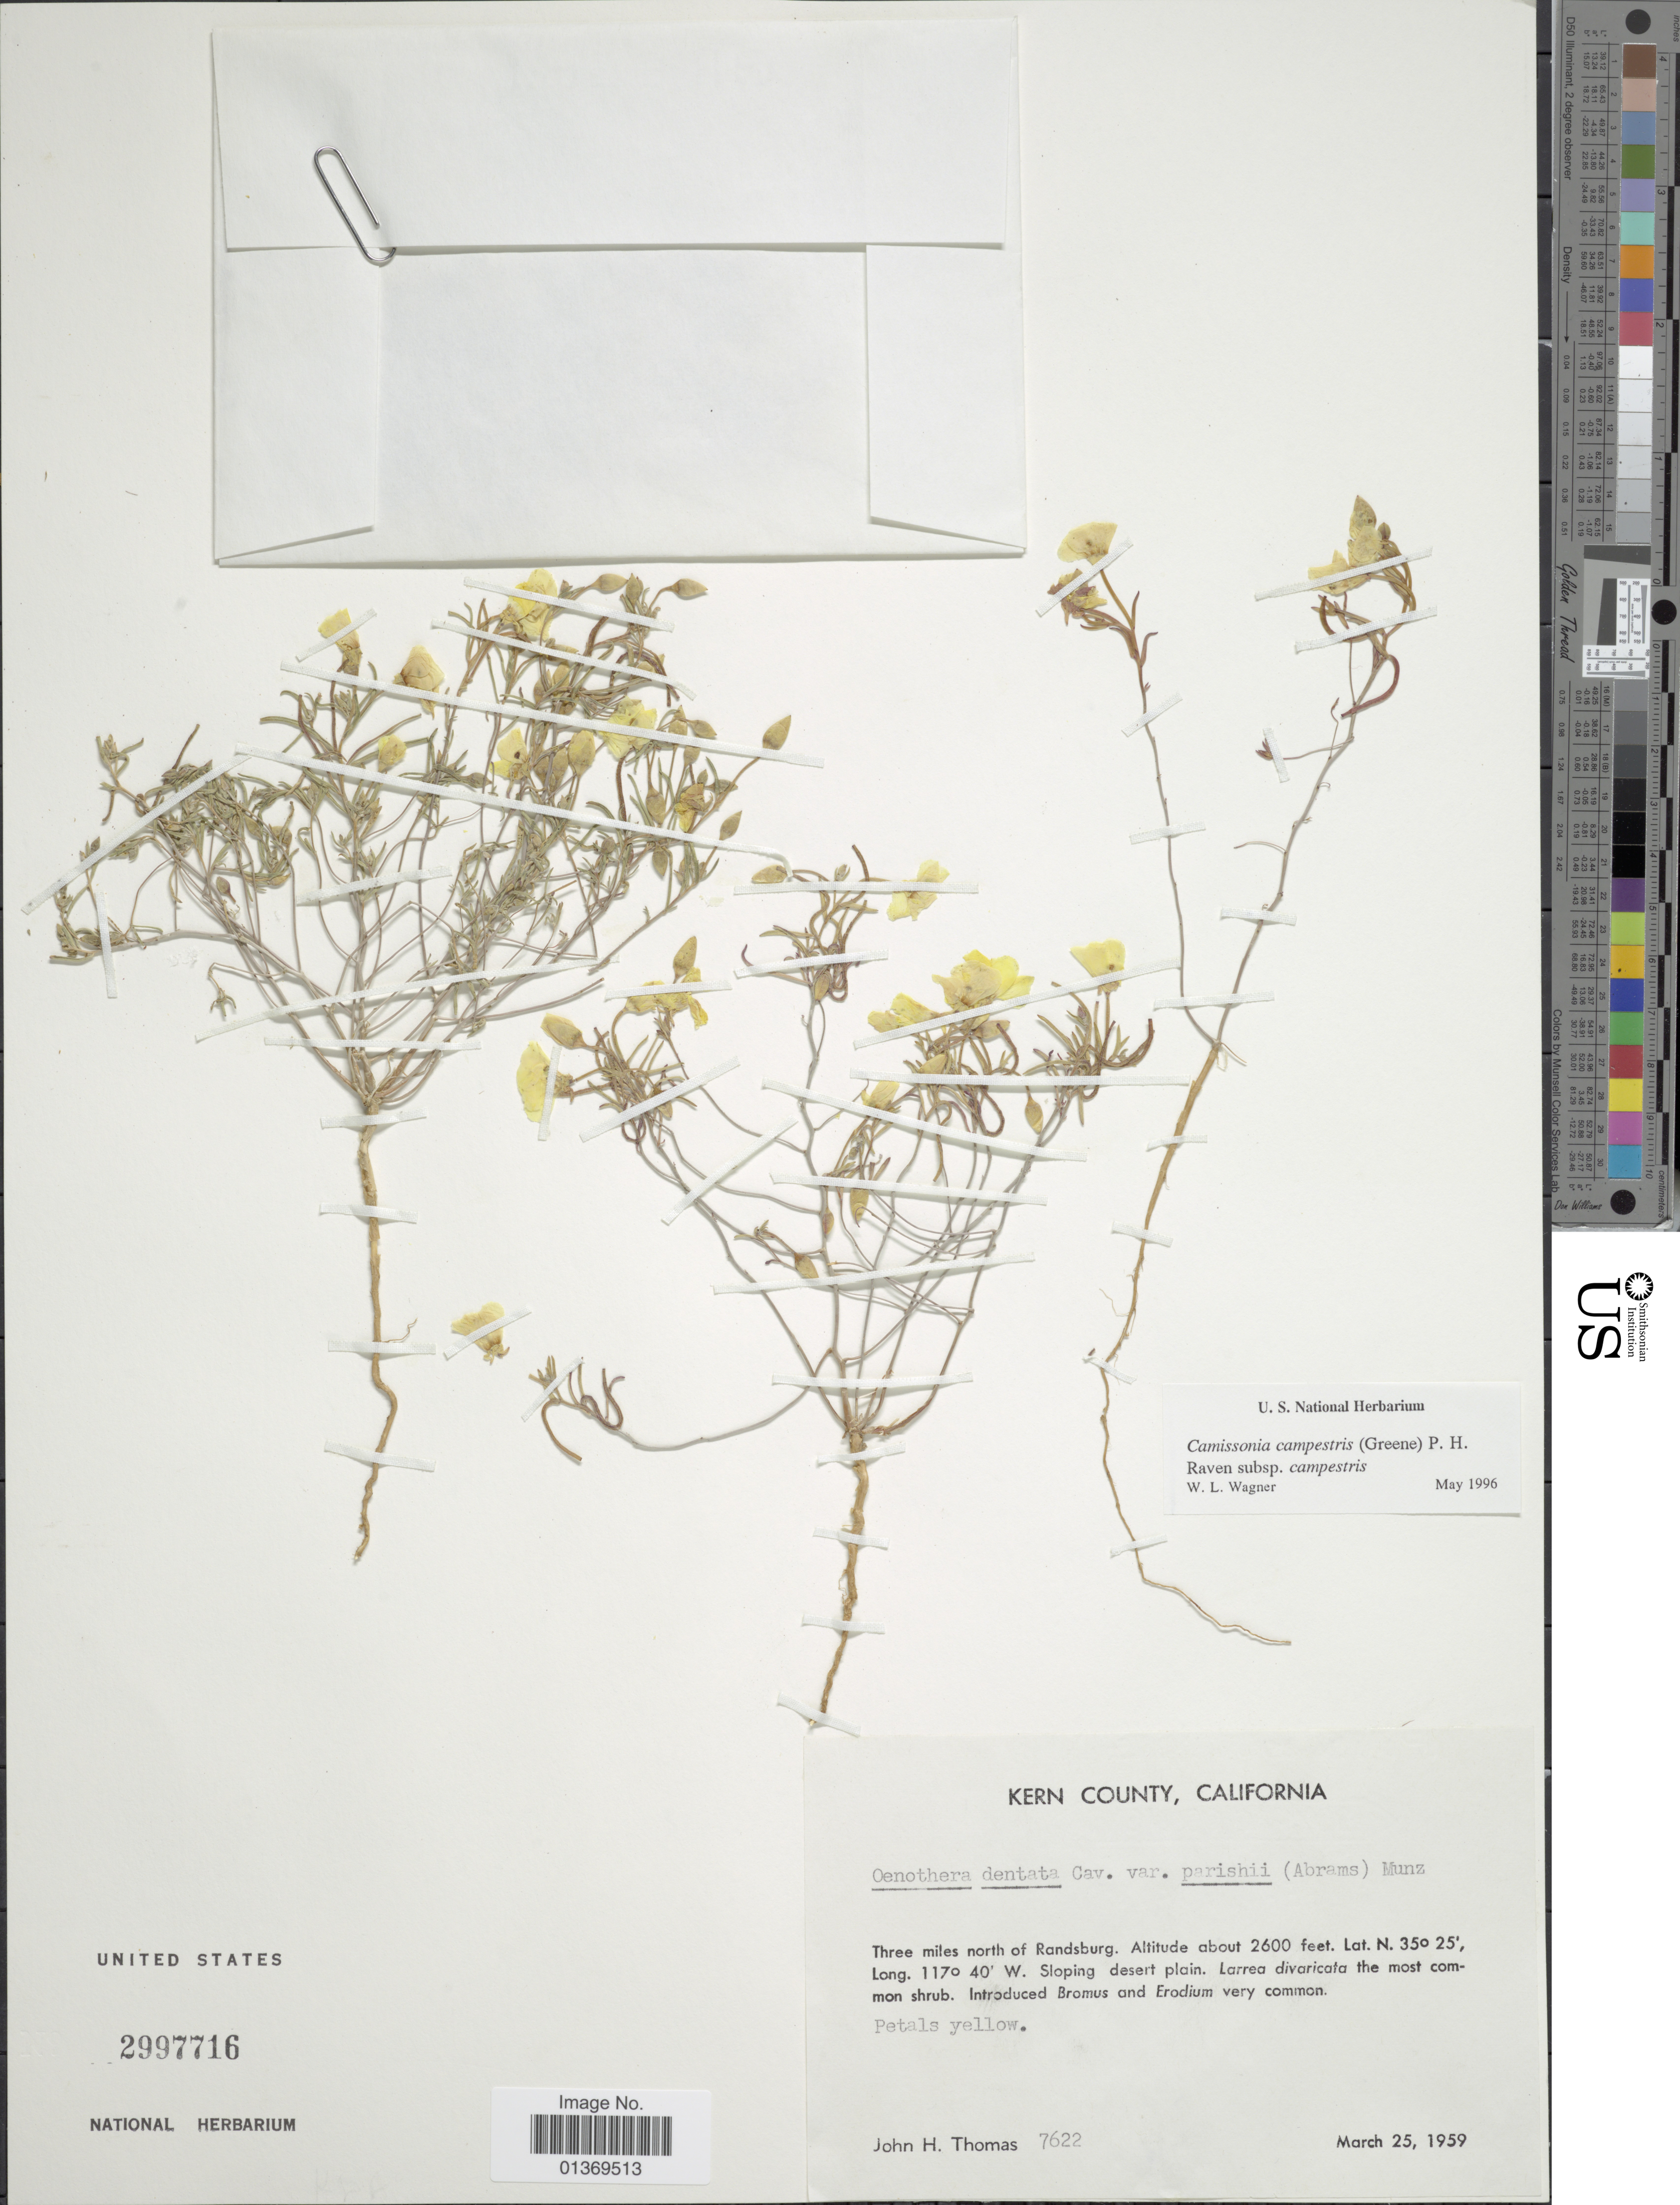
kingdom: Plantae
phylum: Tracheophyta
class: Magnoliopsida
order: Myrtales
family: Onagraceae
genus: Camissonia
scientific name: Camissonia campestris subsp. campestris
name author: (Greene) P.H. Raven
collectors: J. H. Thomas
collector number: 7622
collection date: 1959-03-25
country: United States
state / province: California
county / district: Kern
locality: Kern County, Three miles north of Randsburg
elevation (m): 792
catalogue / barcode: US 2997716